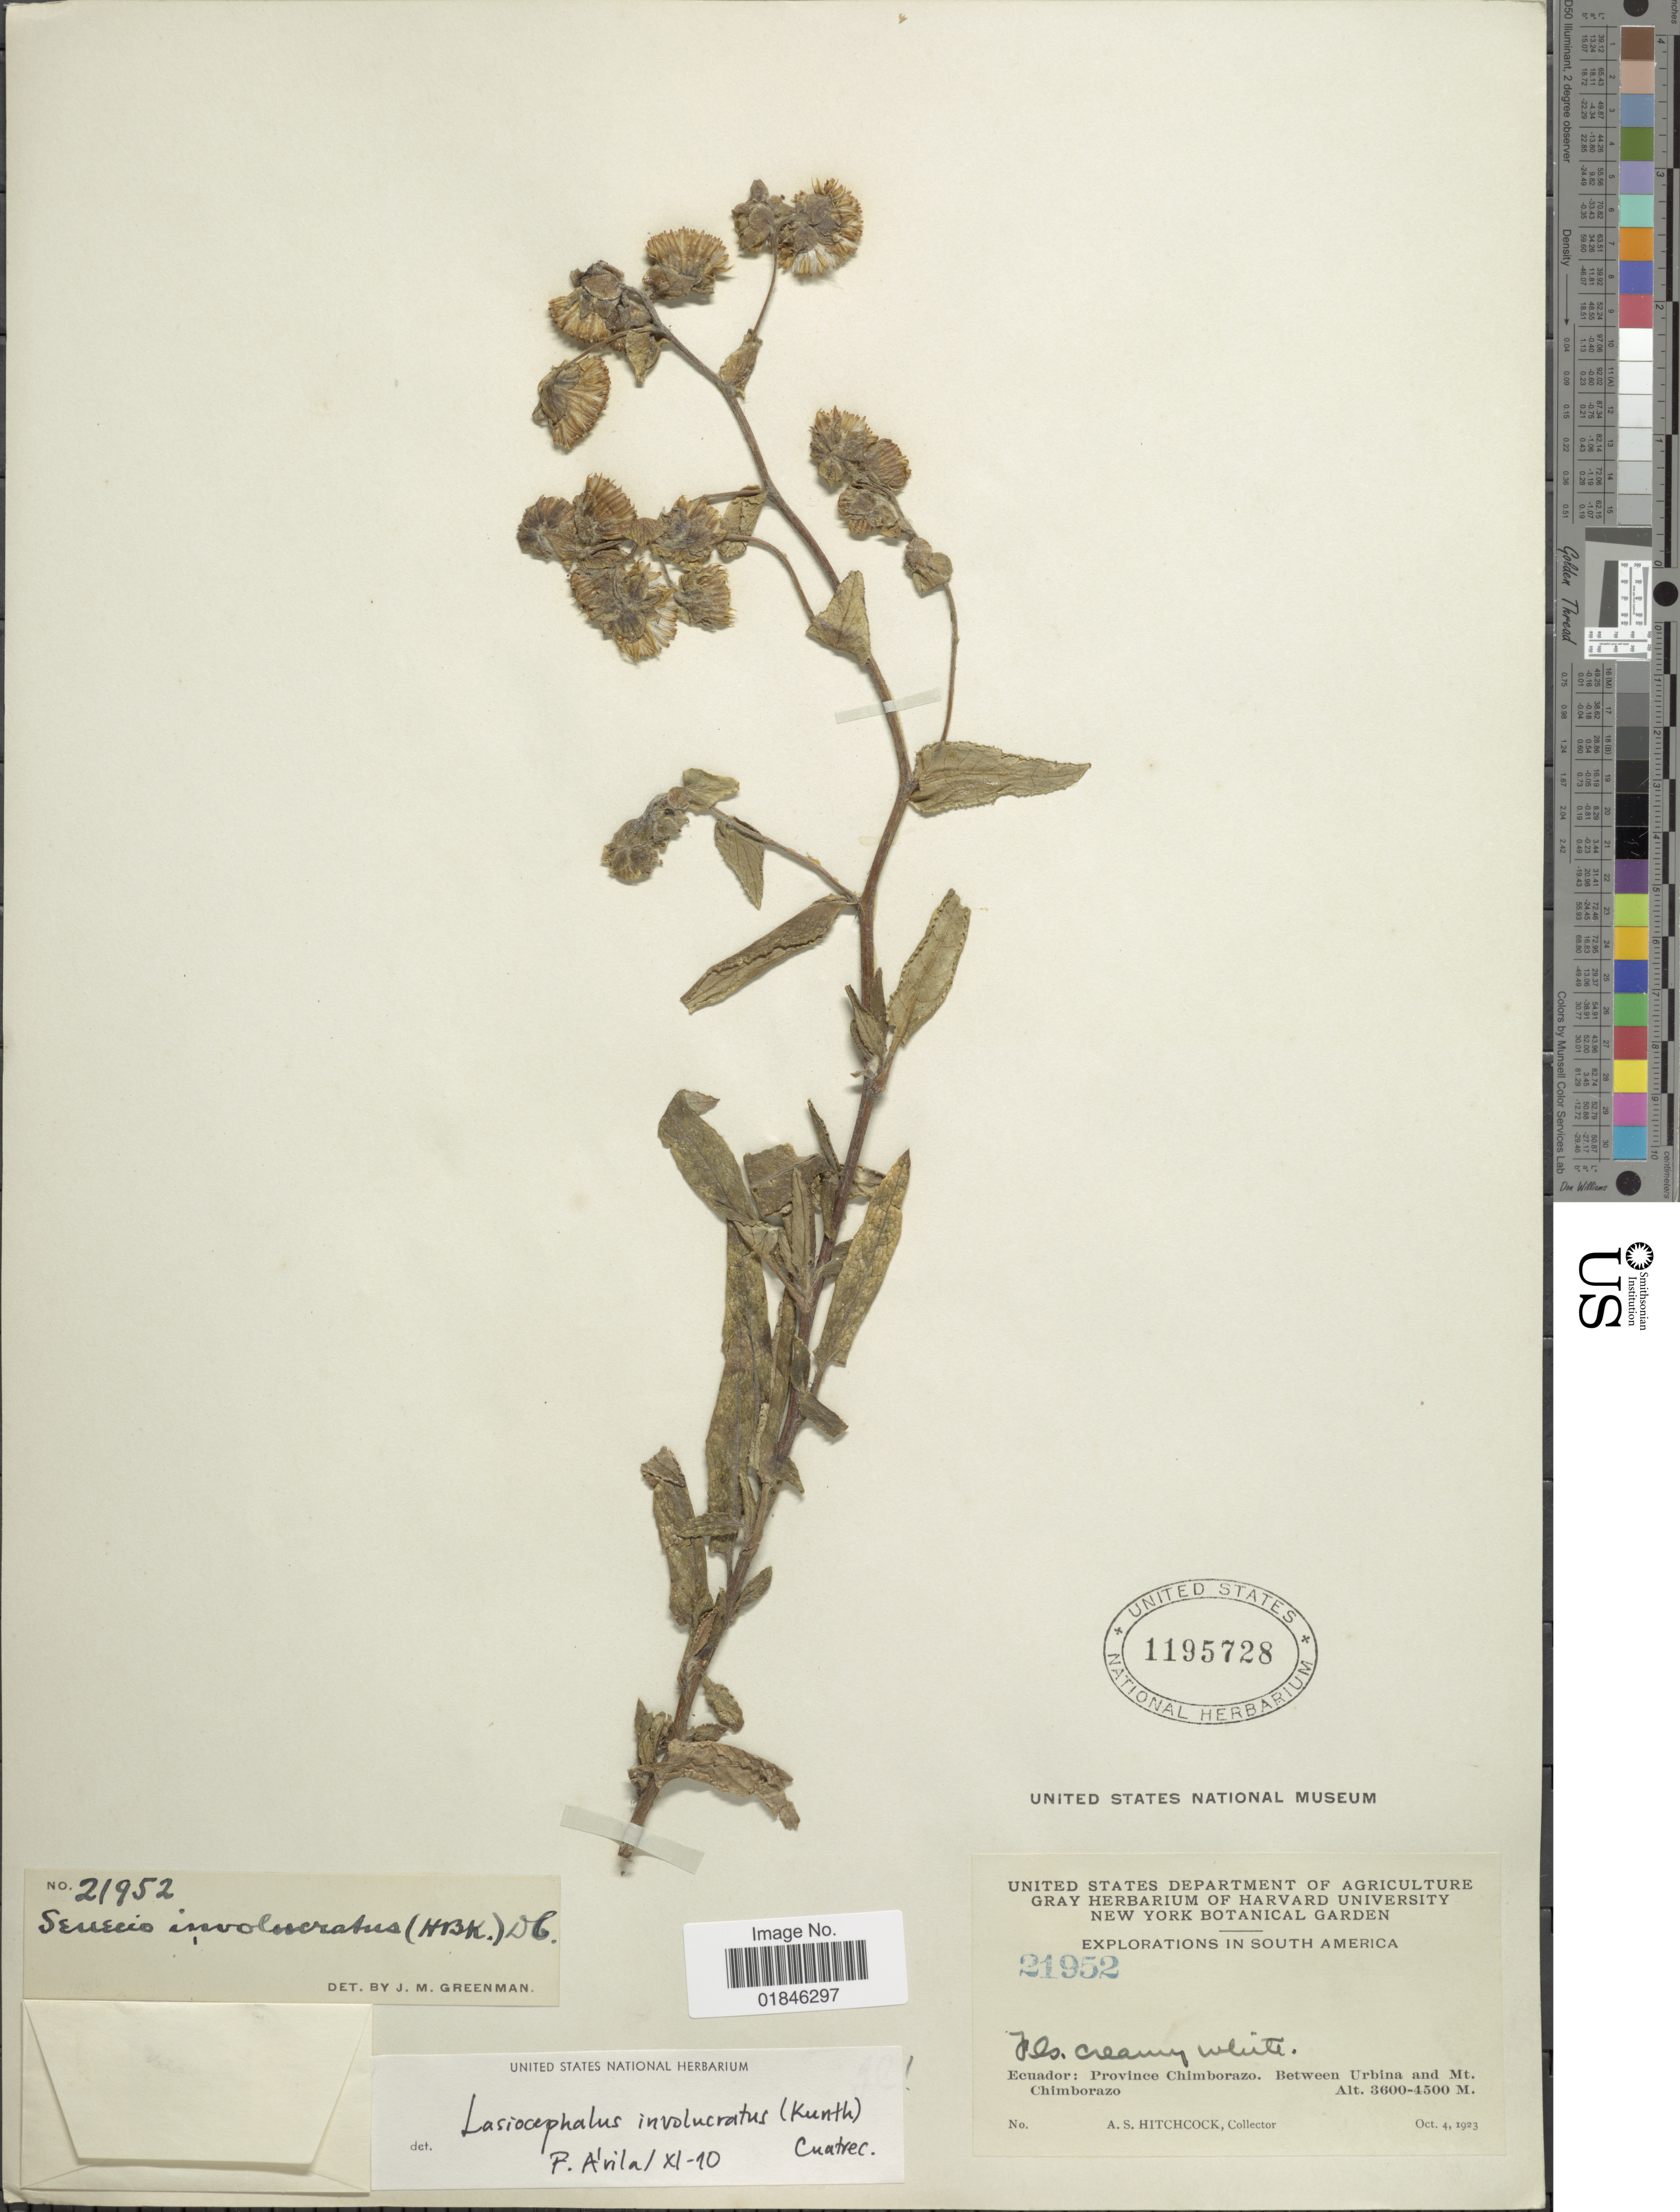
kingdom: Plantae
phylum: Tracheophyta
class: Magnoliopsida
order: Asterales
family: Asteraceae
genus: Senecio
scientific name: Senecio involucratus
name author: (Kunth) DC.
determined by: Salomon, Luciana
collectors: A. S. Hitchcock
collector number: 21952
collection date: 1923-10-04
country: Ecuador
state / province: Chimborazo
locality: Ecuador: Province Chimborazo. Between Urbina and Mt. Chimborazo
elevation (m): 3600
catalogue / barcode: US 1195728